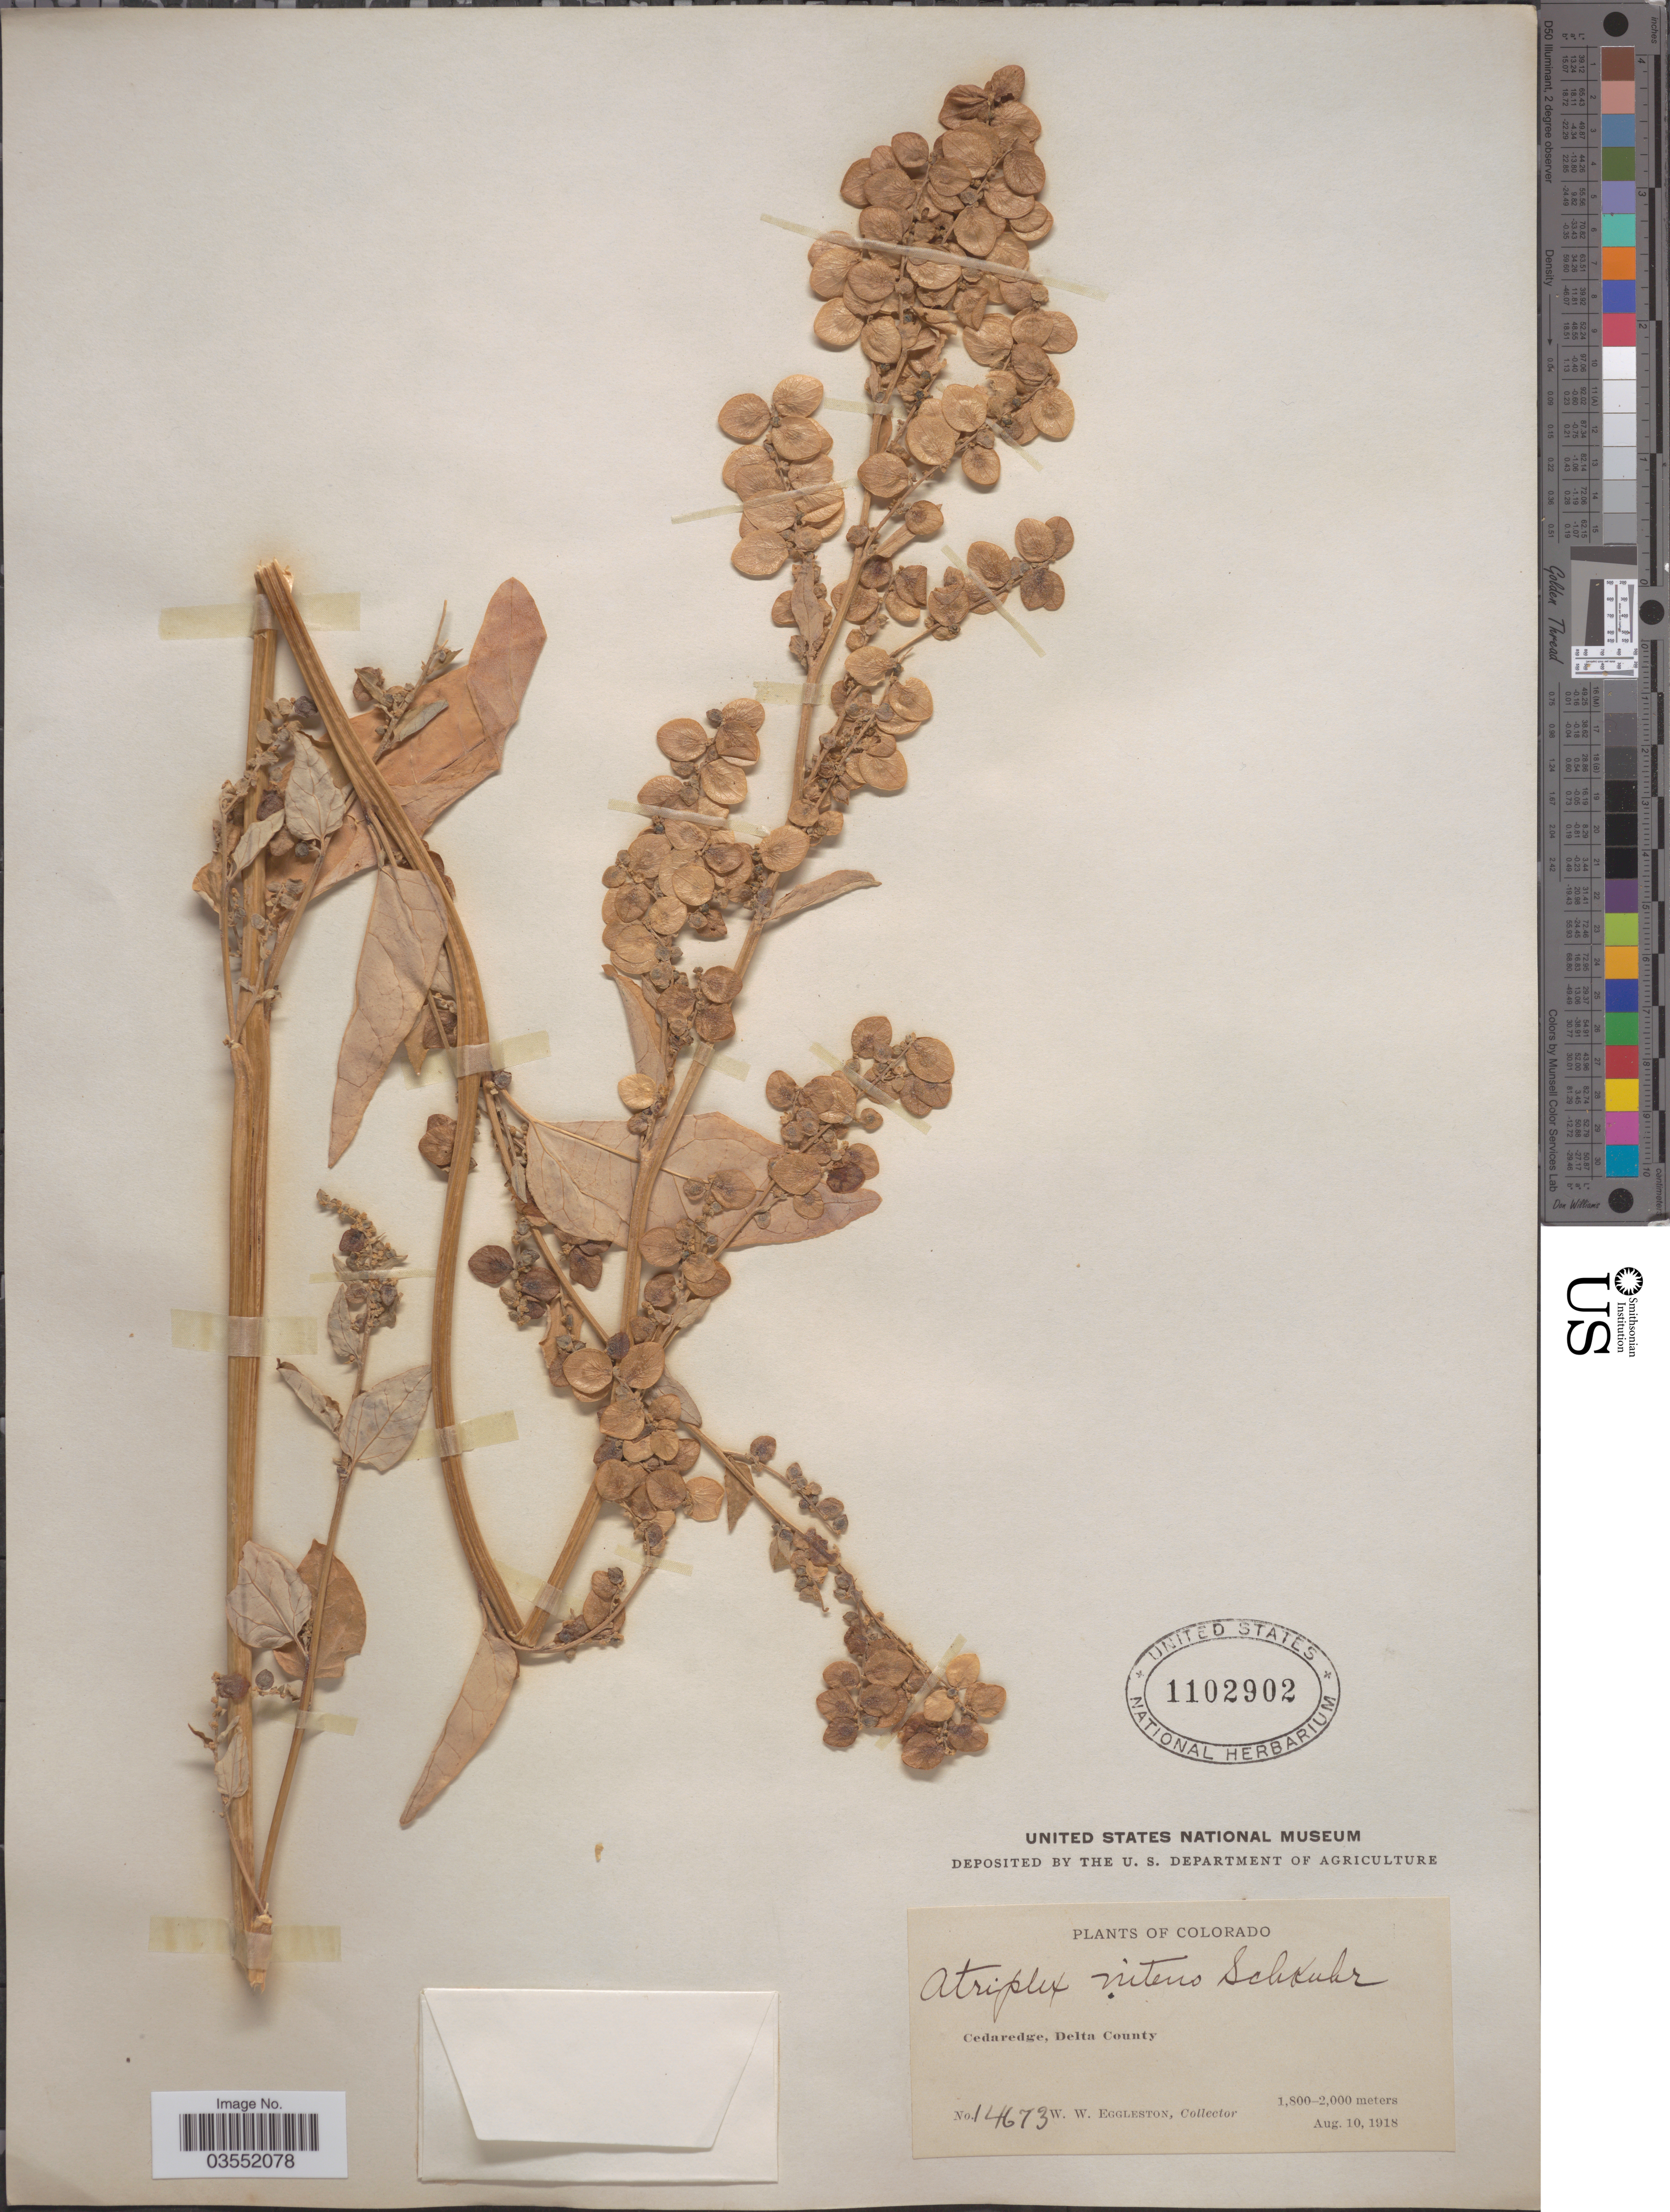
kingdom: Plantae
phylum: Tracheophyta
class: Magnoliopsida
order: Caryophyllales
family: Amaranthaceae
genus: Atriplex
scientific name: Atriplex hortensis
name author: L.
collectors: W. W. Eggleston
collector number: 14673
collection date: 1918-08-10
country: United States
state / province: Colorado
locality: Cedaredge, Delta County.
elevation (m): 1800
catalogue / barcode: US 1102902